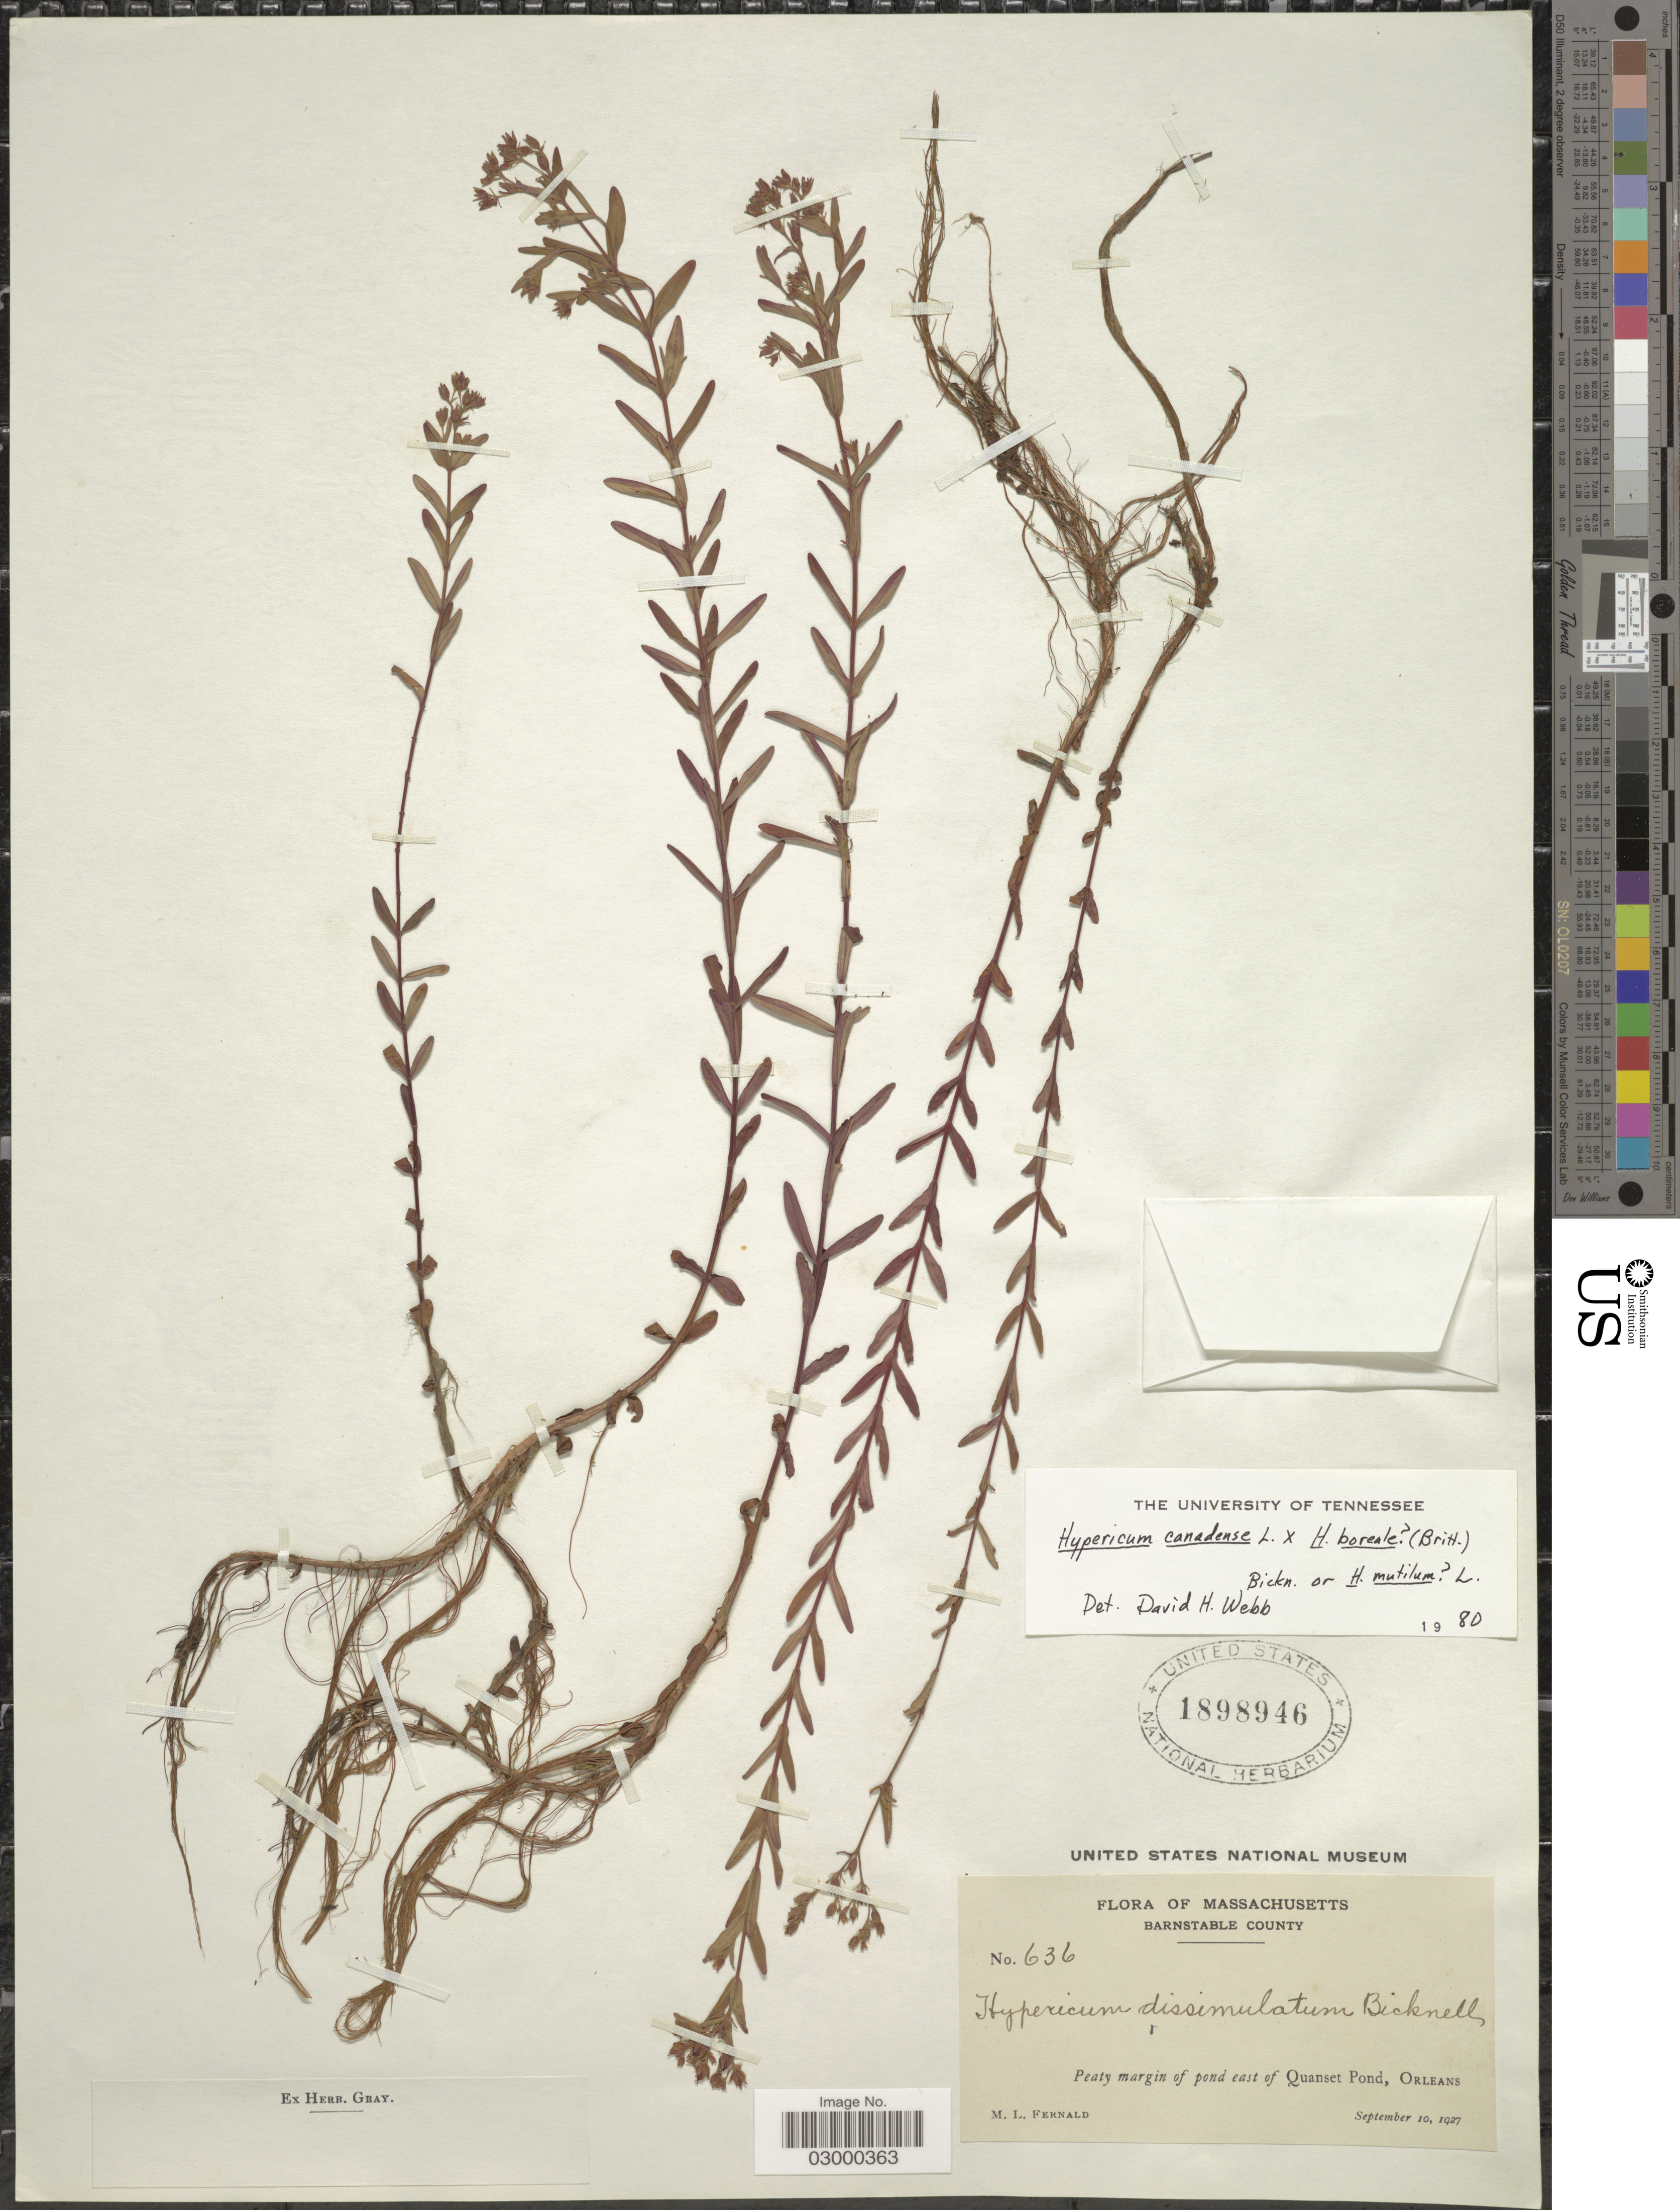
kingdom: Plantae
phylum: Tracheophyta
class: Magnoliopsida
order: Malpighiales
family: Hypericaceae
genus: Hypericum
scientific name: Hypericum canadense x H. sp.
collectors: M. L. Fernald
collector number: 636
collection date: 1927-09-10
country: United States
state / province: Massachusetts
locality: Barnstable County, Peaty margin of pond east of Quanset Pond, Orleans.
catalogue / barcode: US 1898946